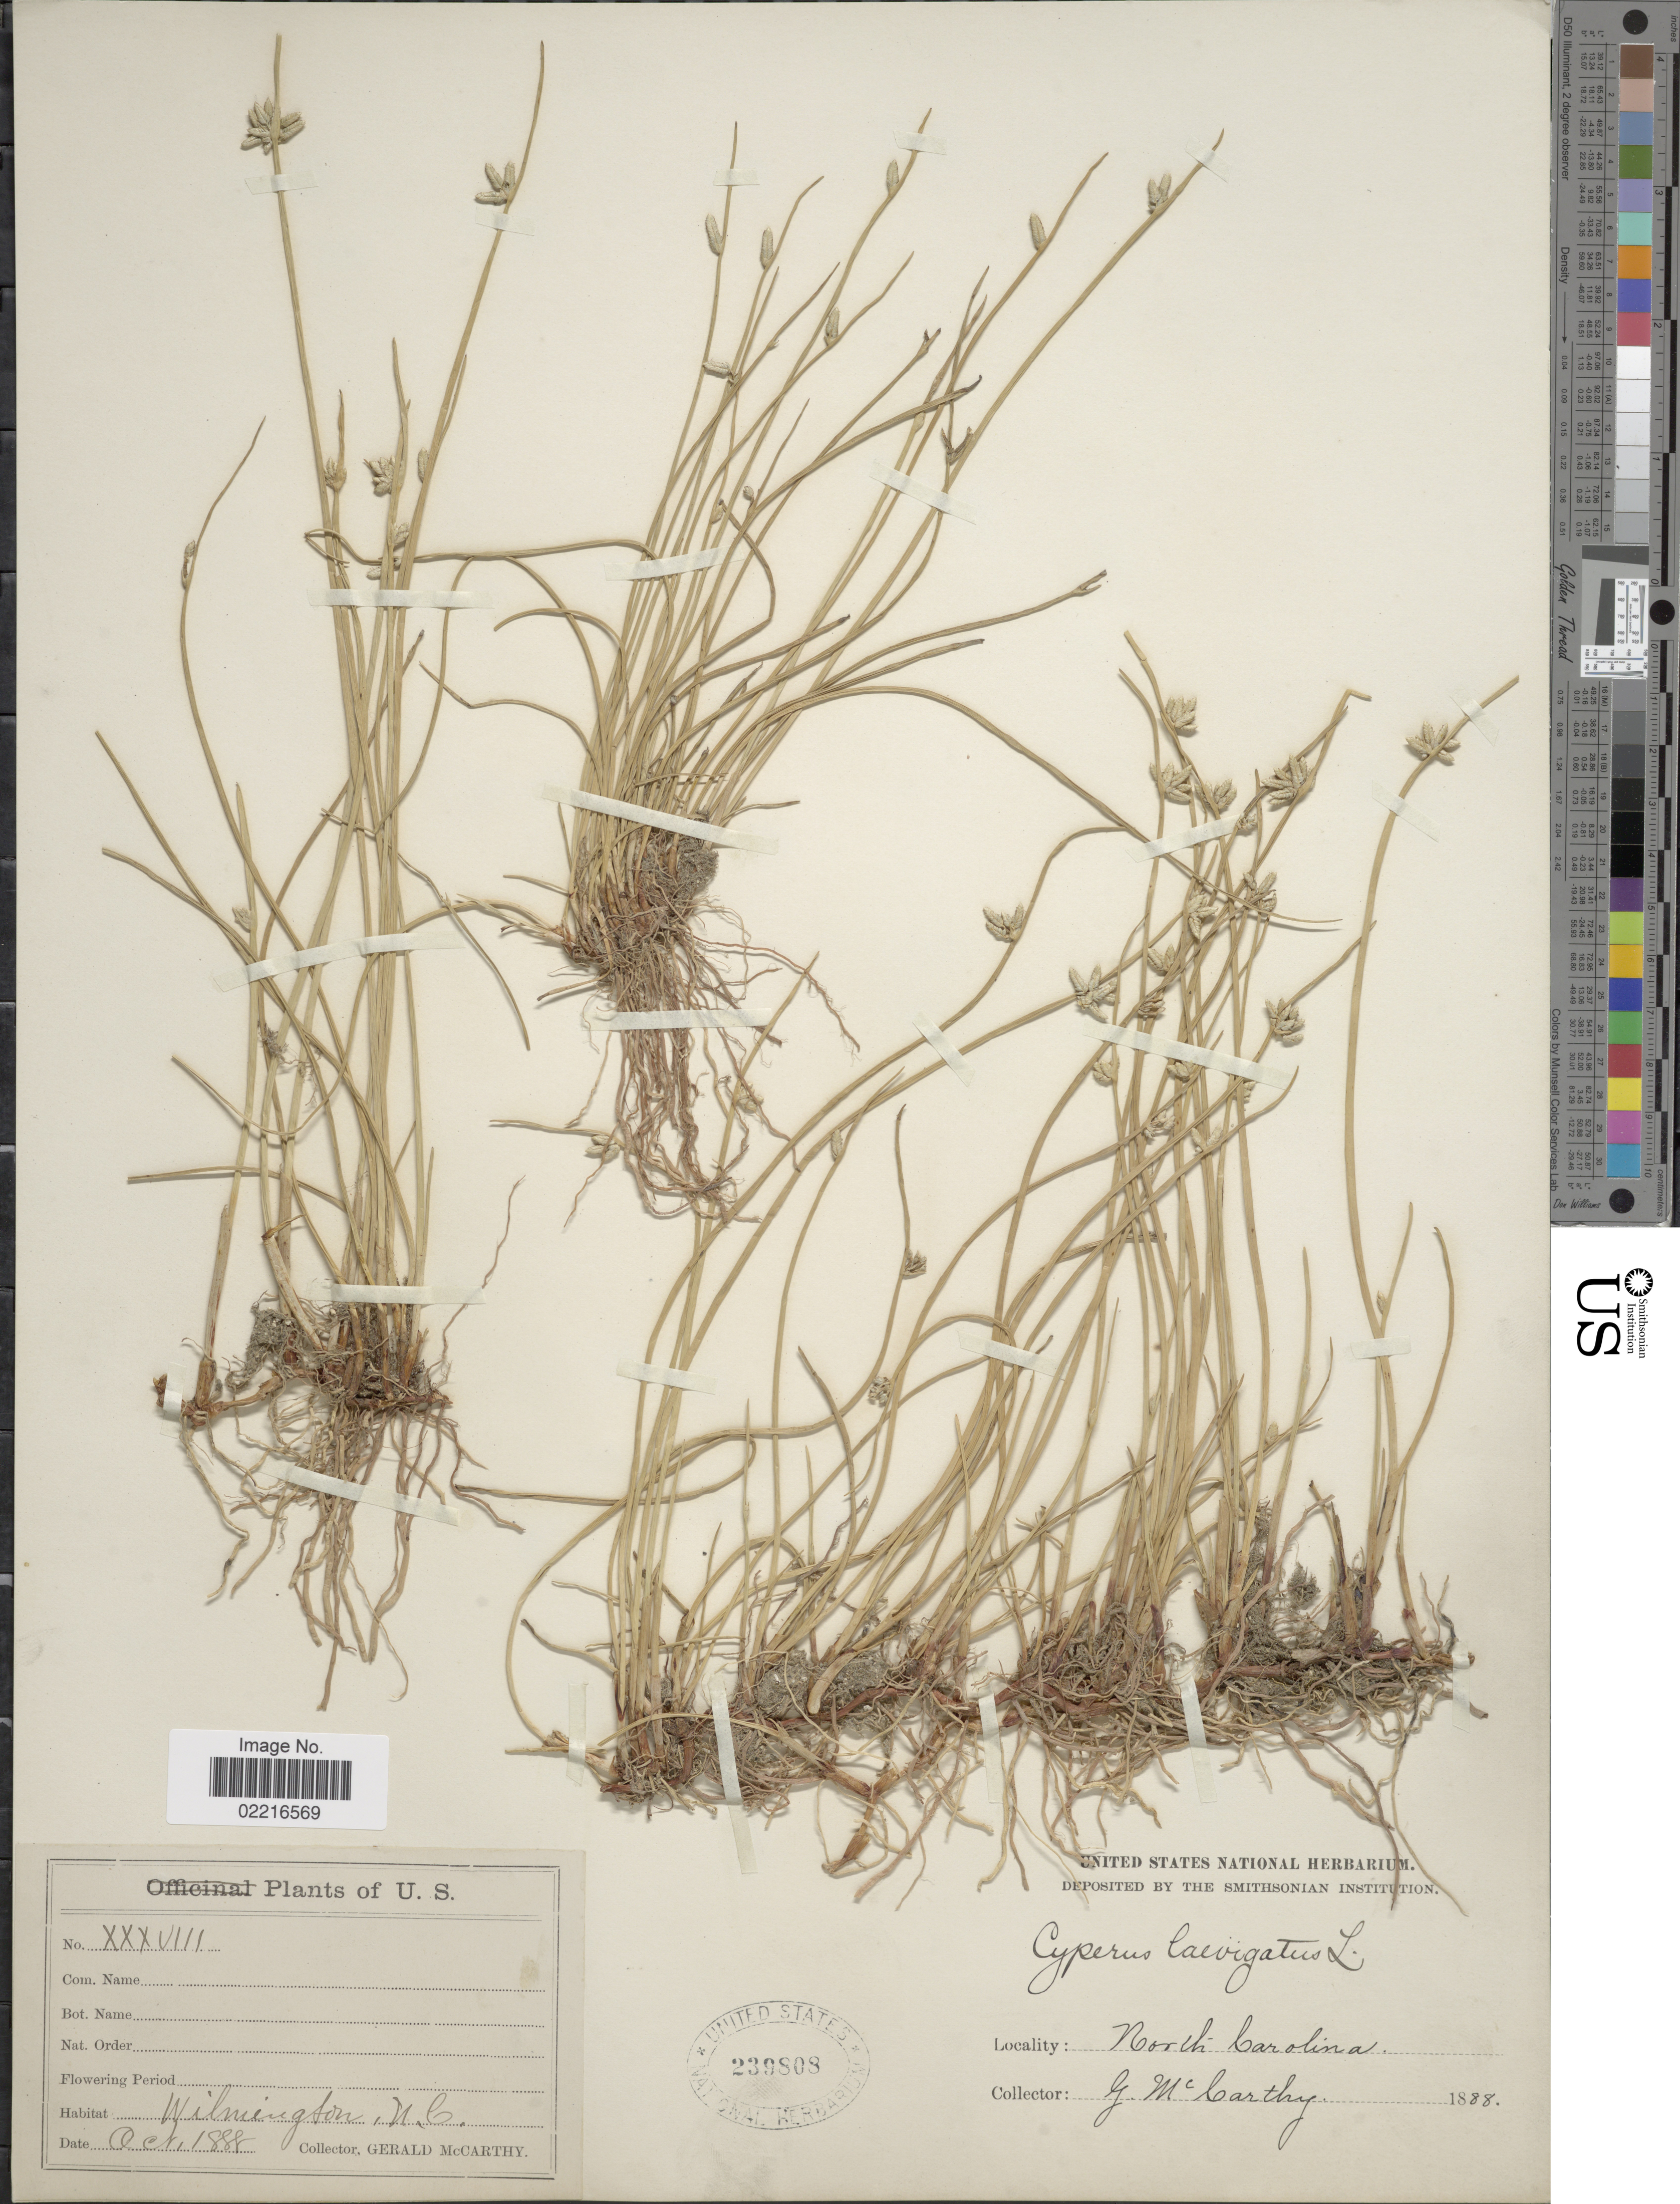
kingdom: Plantae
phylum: Tracheophyta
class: Liliopsida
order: Poales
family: Cyperaceae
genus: Cyperus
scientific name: Cyperus laevigatus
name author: L.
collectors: G. McCarthy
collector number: XXXVIII?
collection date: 1888-10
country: United States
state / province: North Carolina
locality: Wilmington, N.C.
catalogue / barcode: US 239808